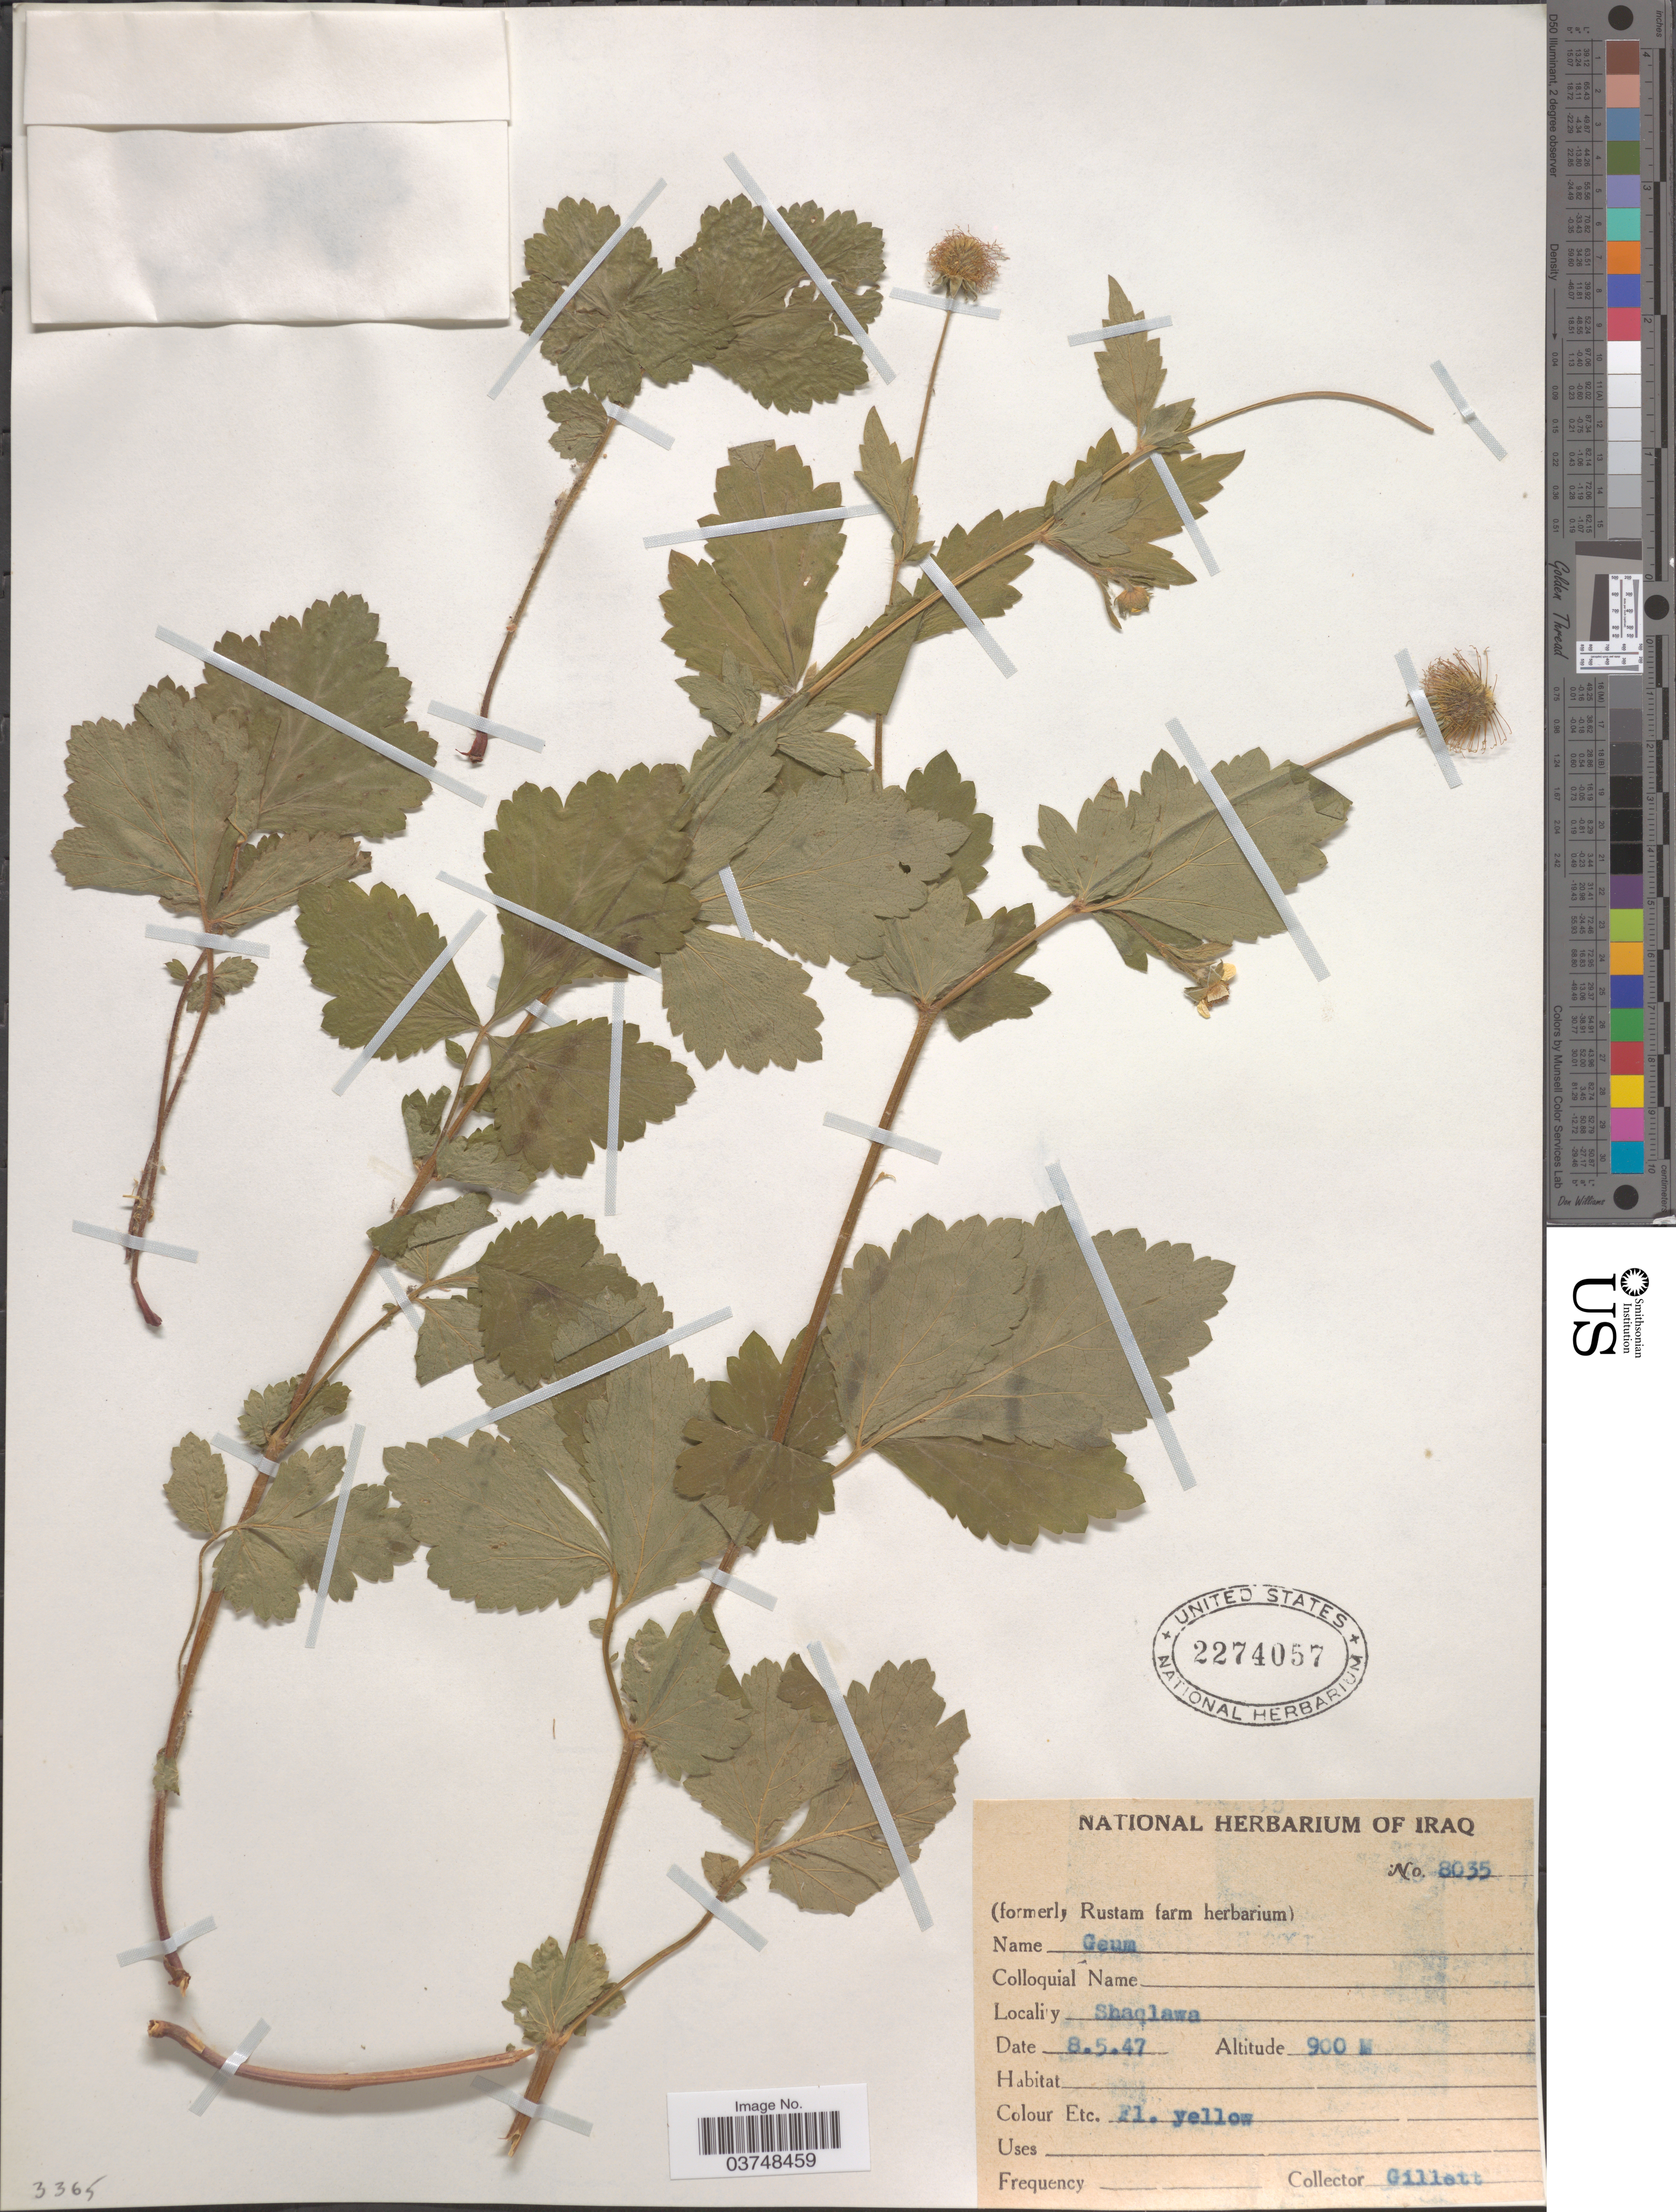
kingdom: Plantae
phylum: Tracheophyta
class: Magnoliopsida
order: Rosales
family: Rosaceae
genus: Geum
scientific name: Geum sp.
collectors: Gillett, --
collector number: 8035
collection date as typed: Transcribed d/m/y: 8/5/47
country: Iraq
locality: Shaqlawa.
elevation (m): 900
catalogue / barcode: US 2274057